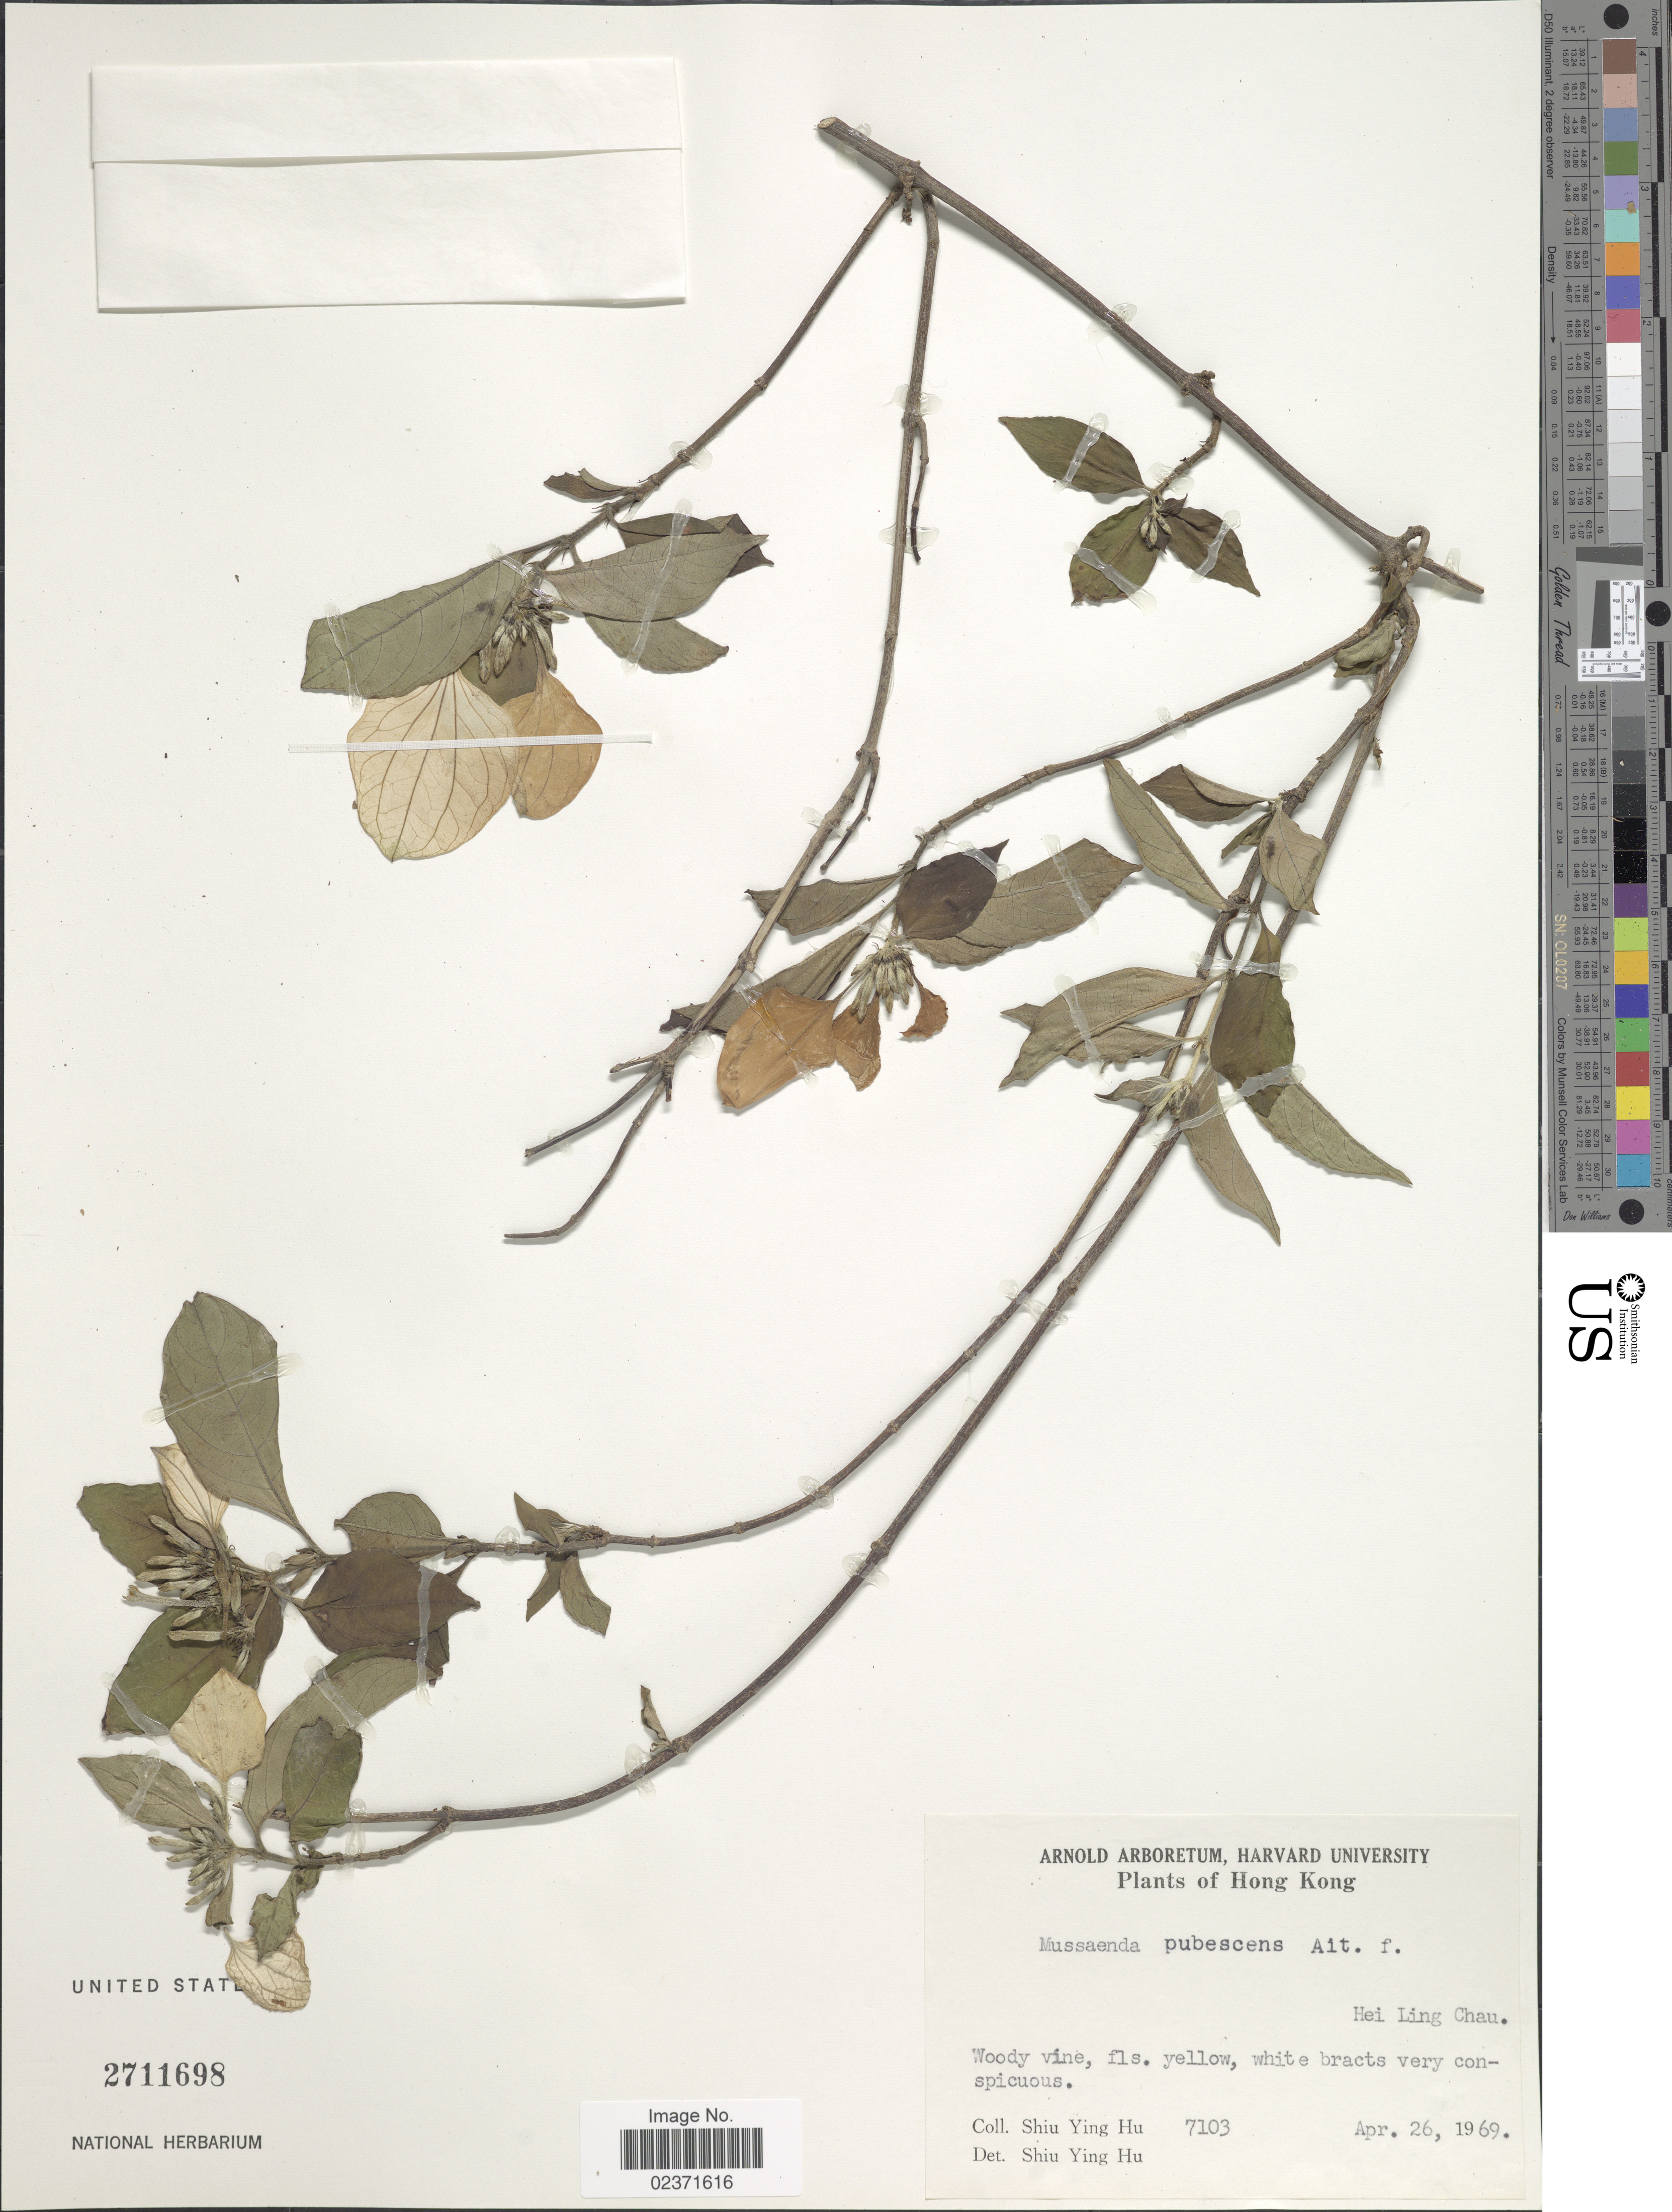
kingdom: Plantae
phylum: Tracheophyta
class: Magnoliopsida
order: Gentianales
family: Rubiaceae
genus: Mussaenda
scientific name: Mussaenda pubescens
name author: W.T. Aiton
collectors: S. Y. Hu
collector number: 7103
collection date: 1969-04-26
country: China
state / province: Hong Kong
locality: Hei Ling Chau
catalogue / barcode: US 2711698